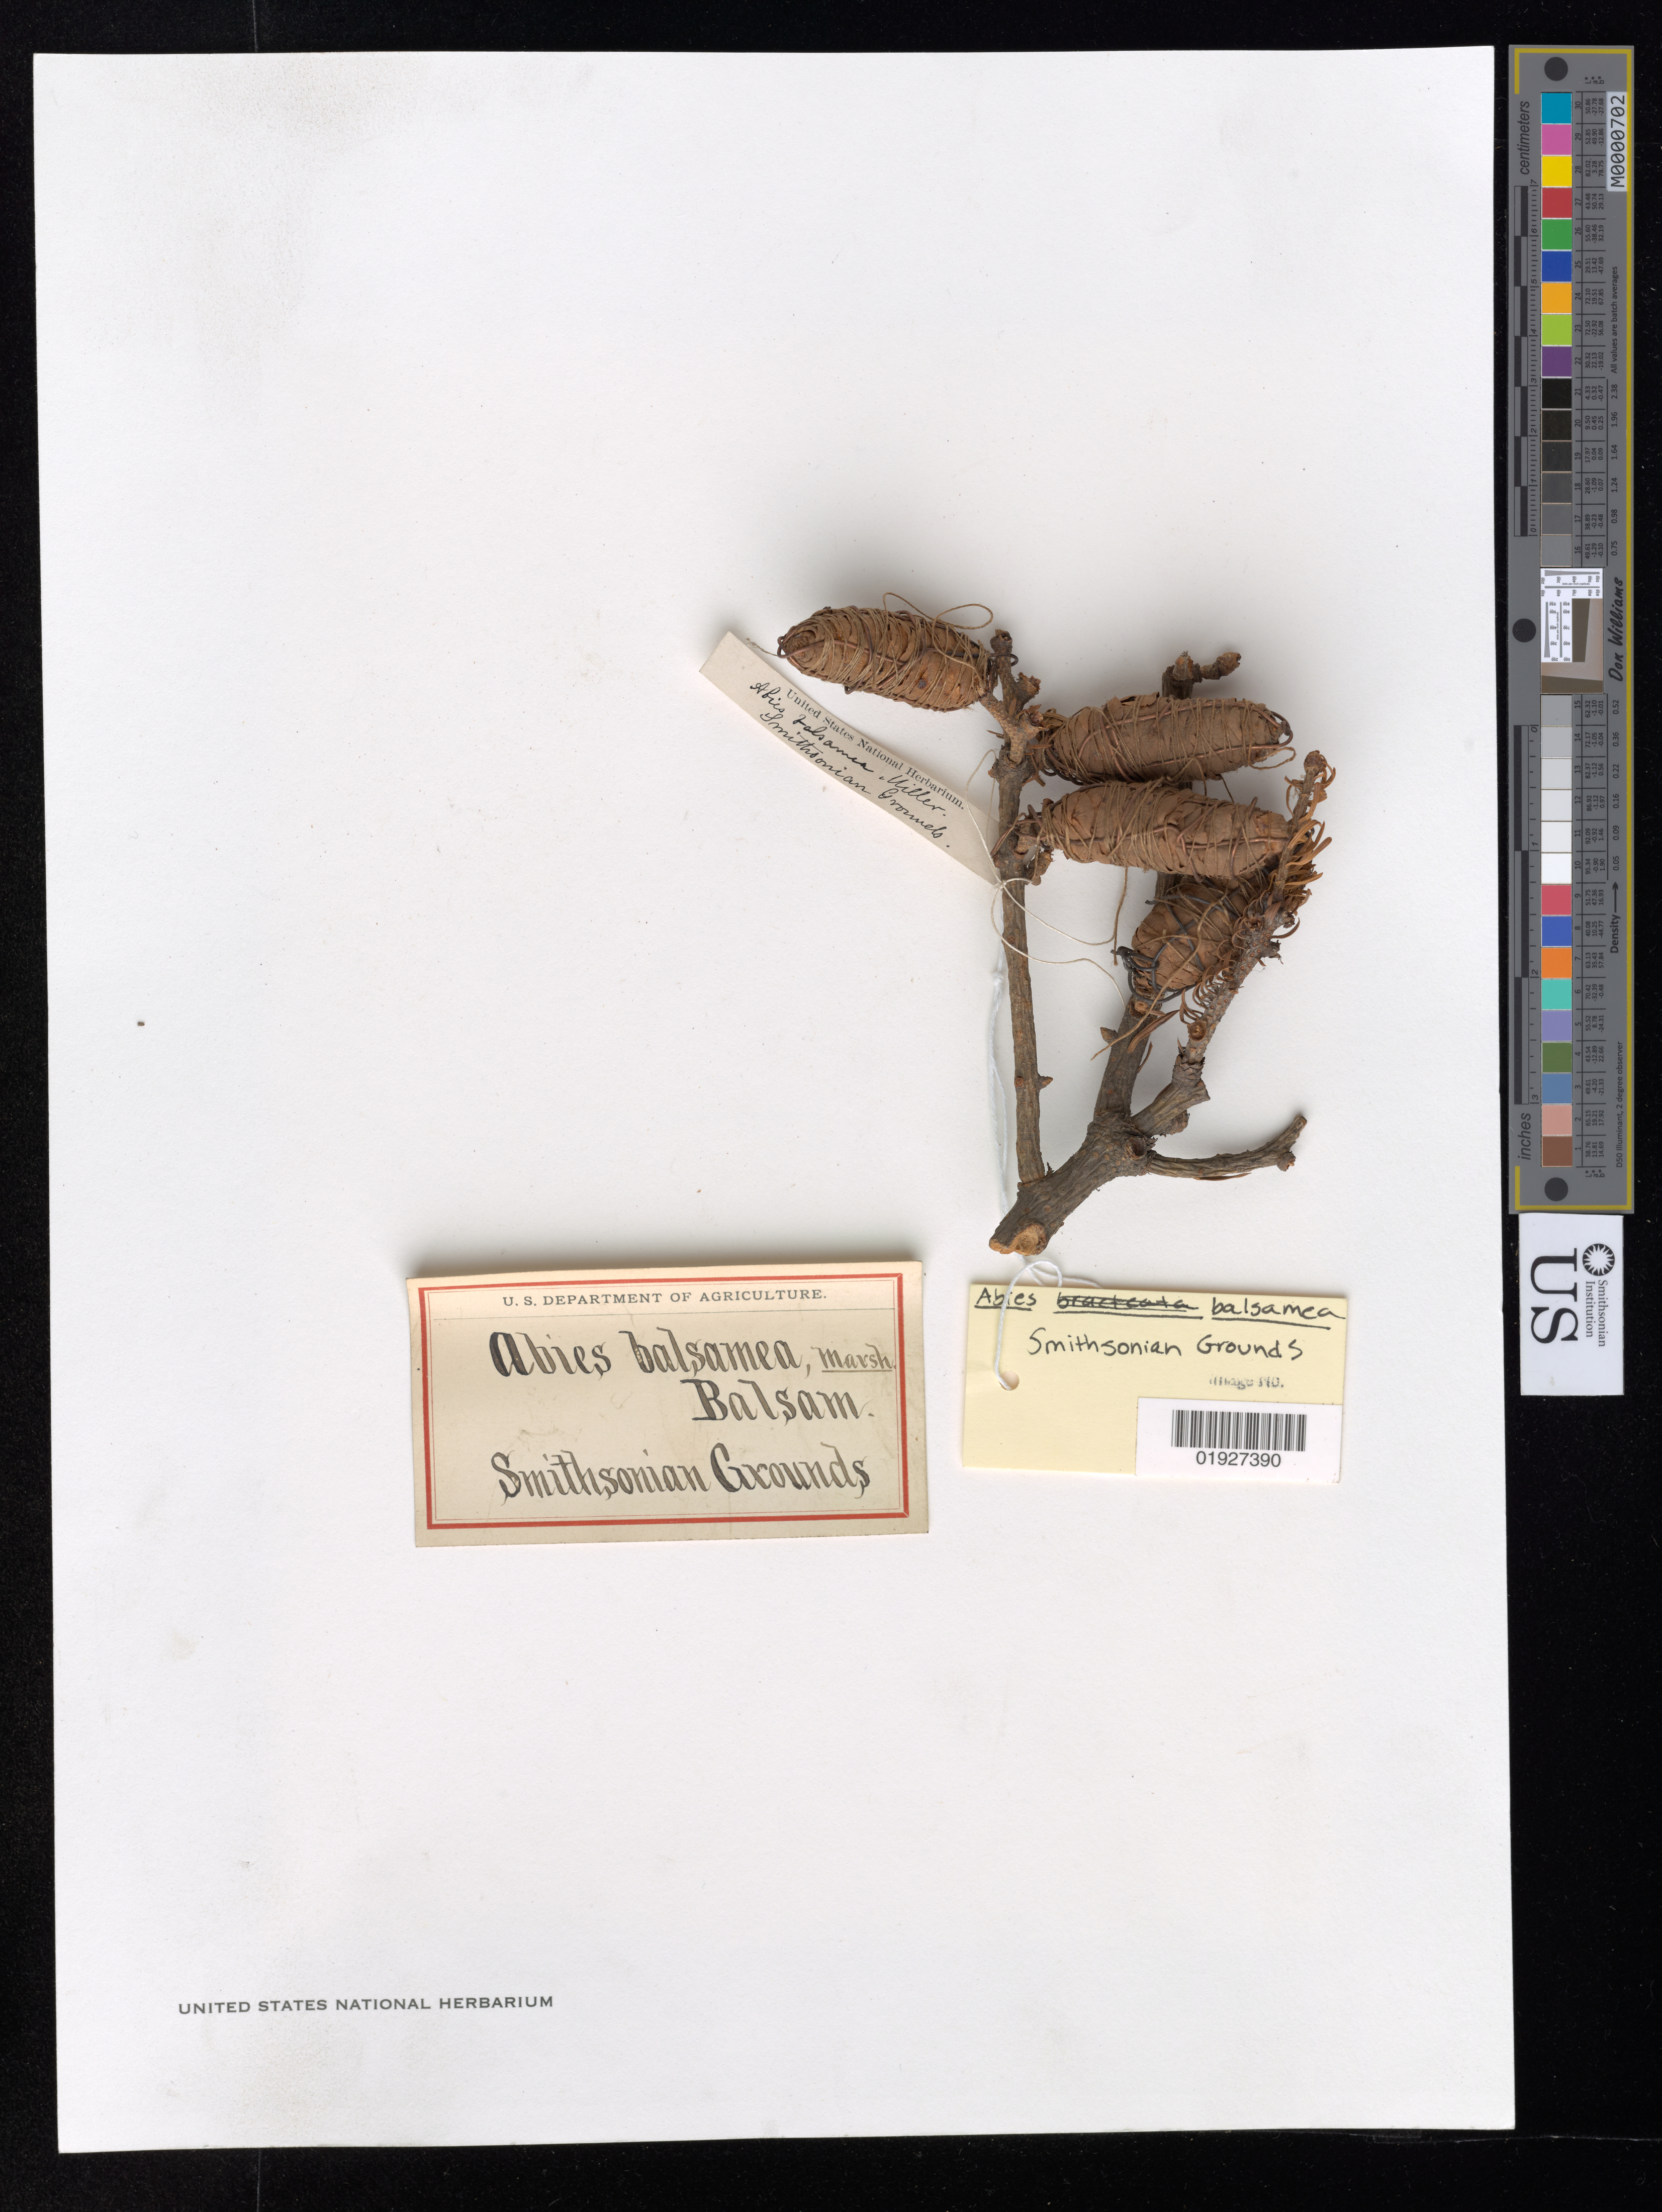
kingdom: Plantae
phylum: Tracheophyta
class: Pinopsida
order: Pinales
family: Pinaceae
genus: Abies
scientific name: Abies balsamea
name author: (L.) Mill.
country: United States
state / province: District of Columbia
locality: Smithsonian grounds